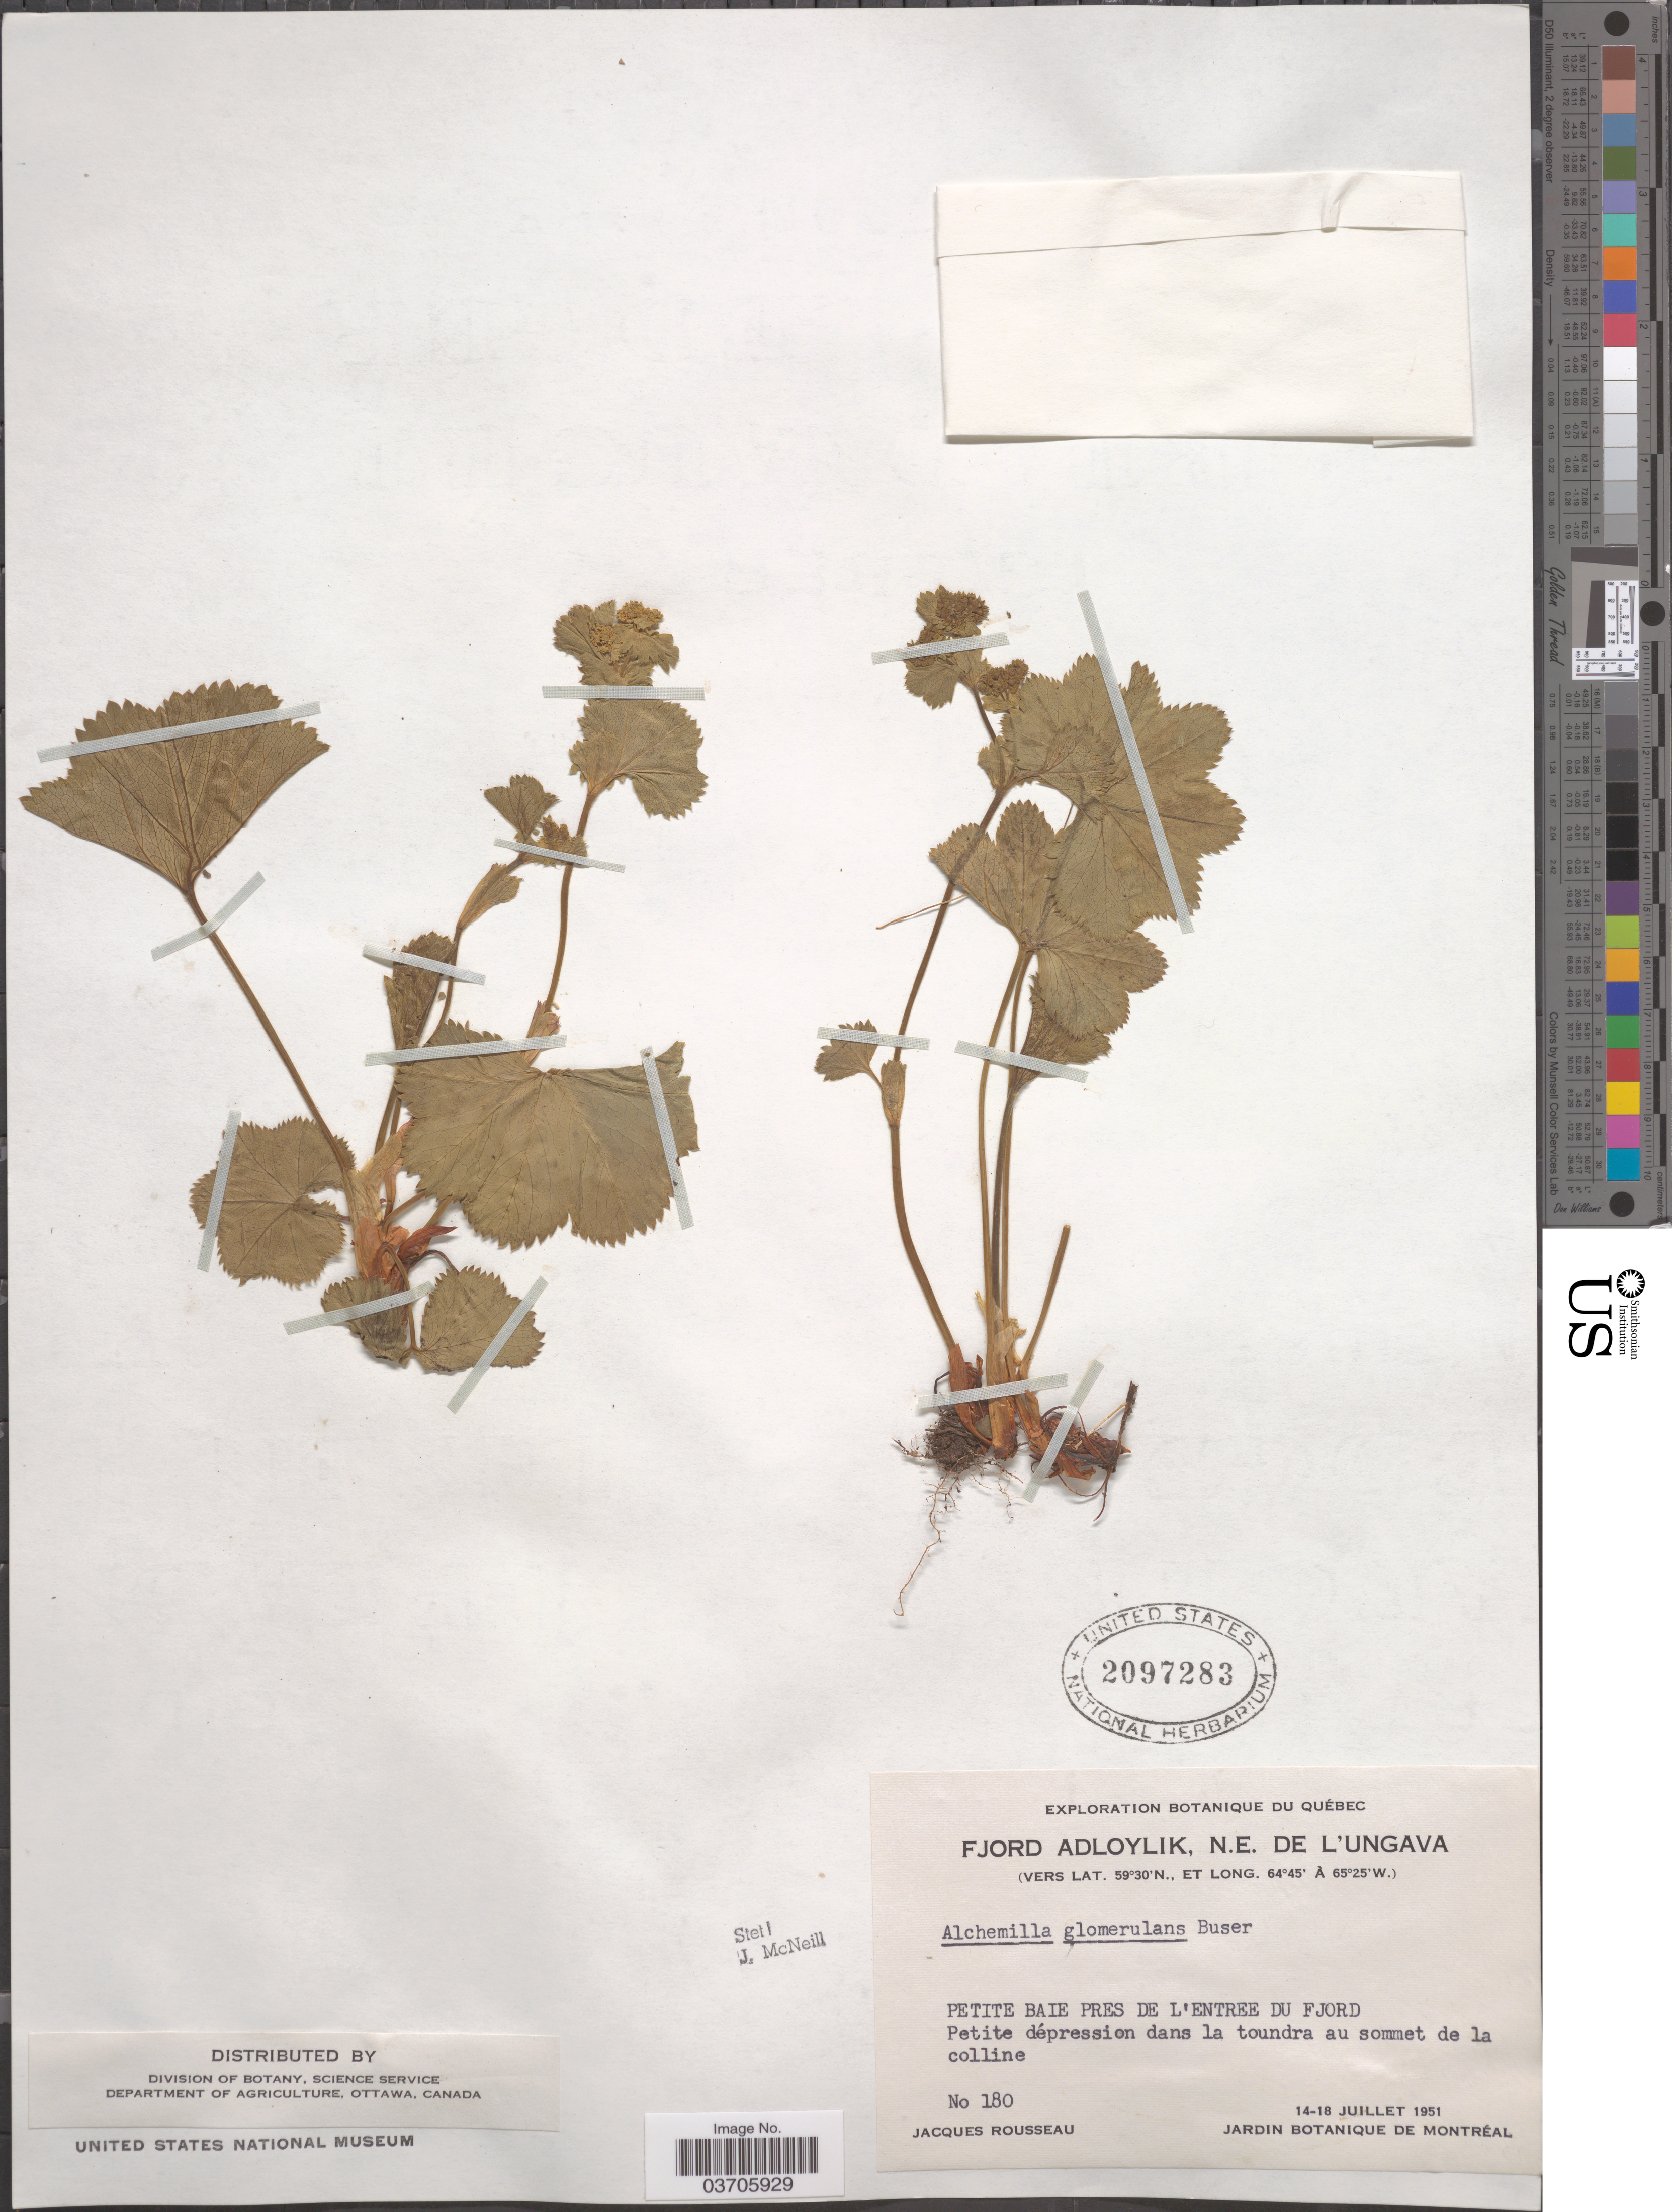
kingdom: Plantae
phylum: Tracheophyta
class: Magnoliopsida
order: Rosales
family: Rosaceae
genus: Alchemilla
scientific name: Alchemilla glomerulans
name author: Buser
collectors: J. Rousseau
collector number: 180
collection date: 1951-07-14/1951-07-18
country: Canada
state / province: Quebec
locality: Fjord Adloylik, N.E. De L'Ungava. Petite baie pres de L'Entree du Fjord. Jardin Botanique de Montréal [unsure placement].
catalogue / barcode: US 2097283